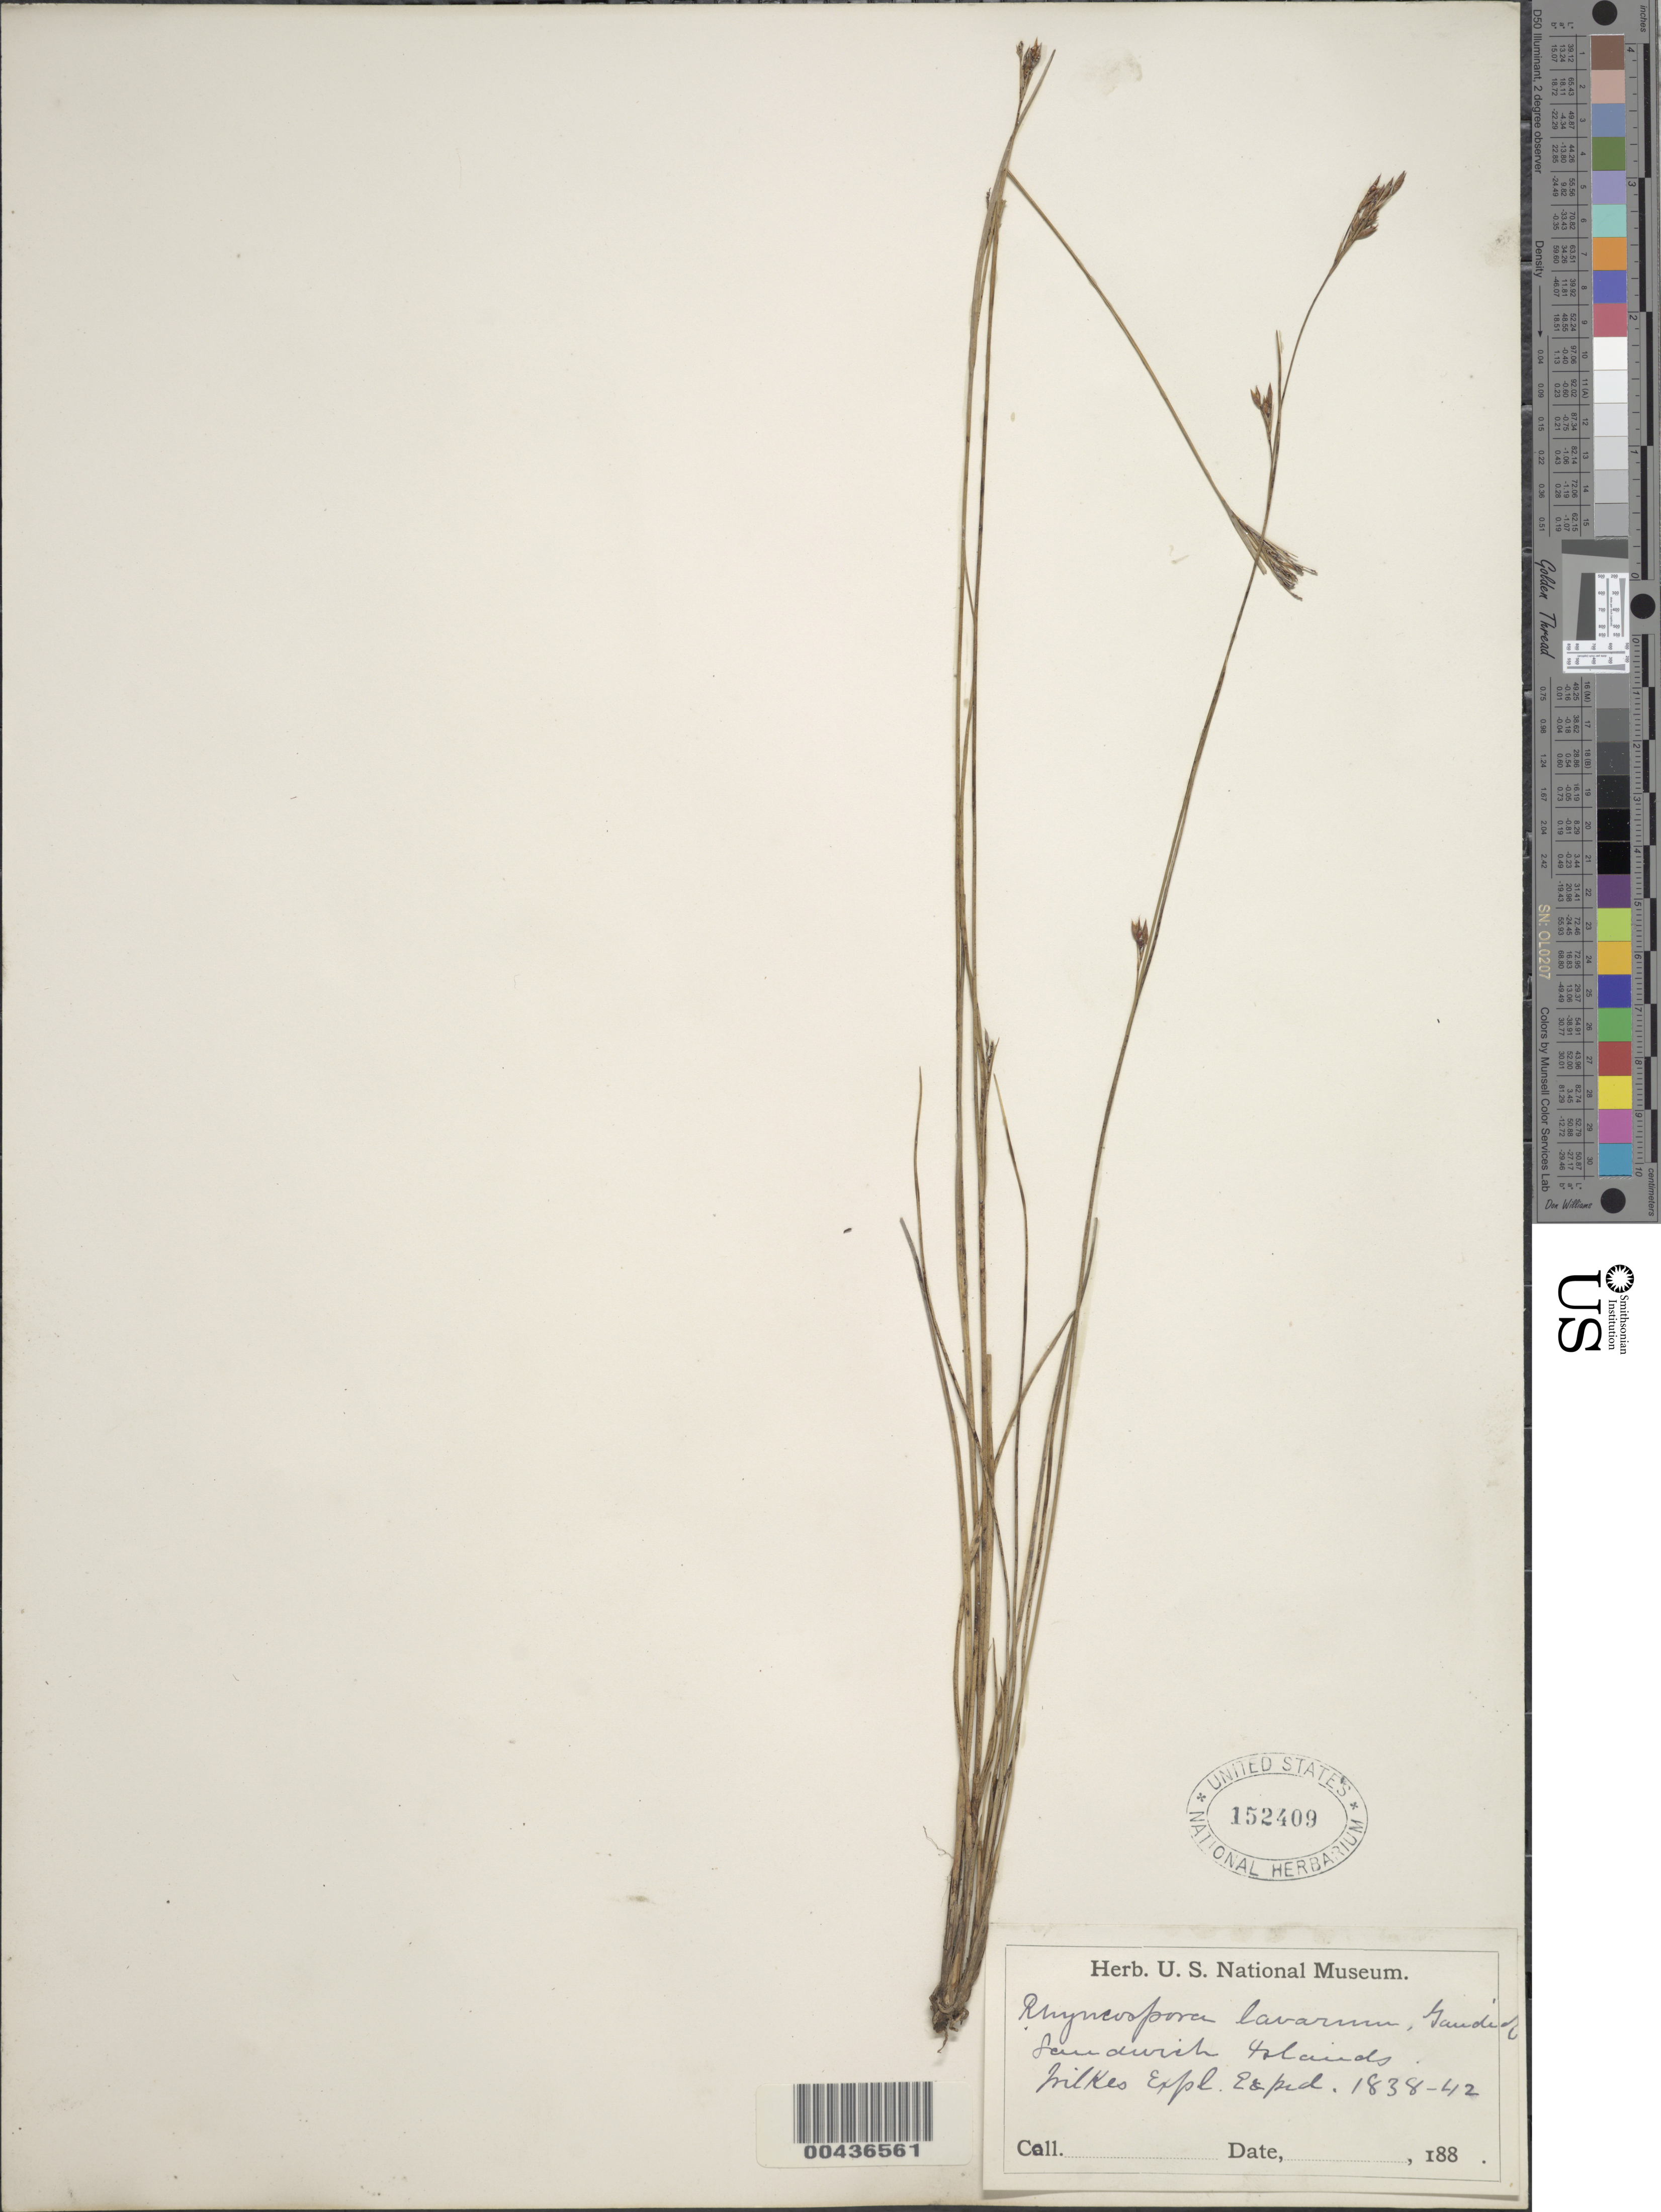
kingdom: Plantae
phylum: Tracheophyta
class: Liliopsida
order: Poales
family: Cyperaceae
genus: Rhynchospora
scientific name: Rhynchospora rugosa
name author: (Vahl) Gale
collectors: Wilkes Explor. Exped.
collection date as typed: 1838 to -- --- 1842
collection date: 1838/1842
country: United States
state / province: Hawaii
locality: Sandwich Islands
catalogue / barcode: US 152409